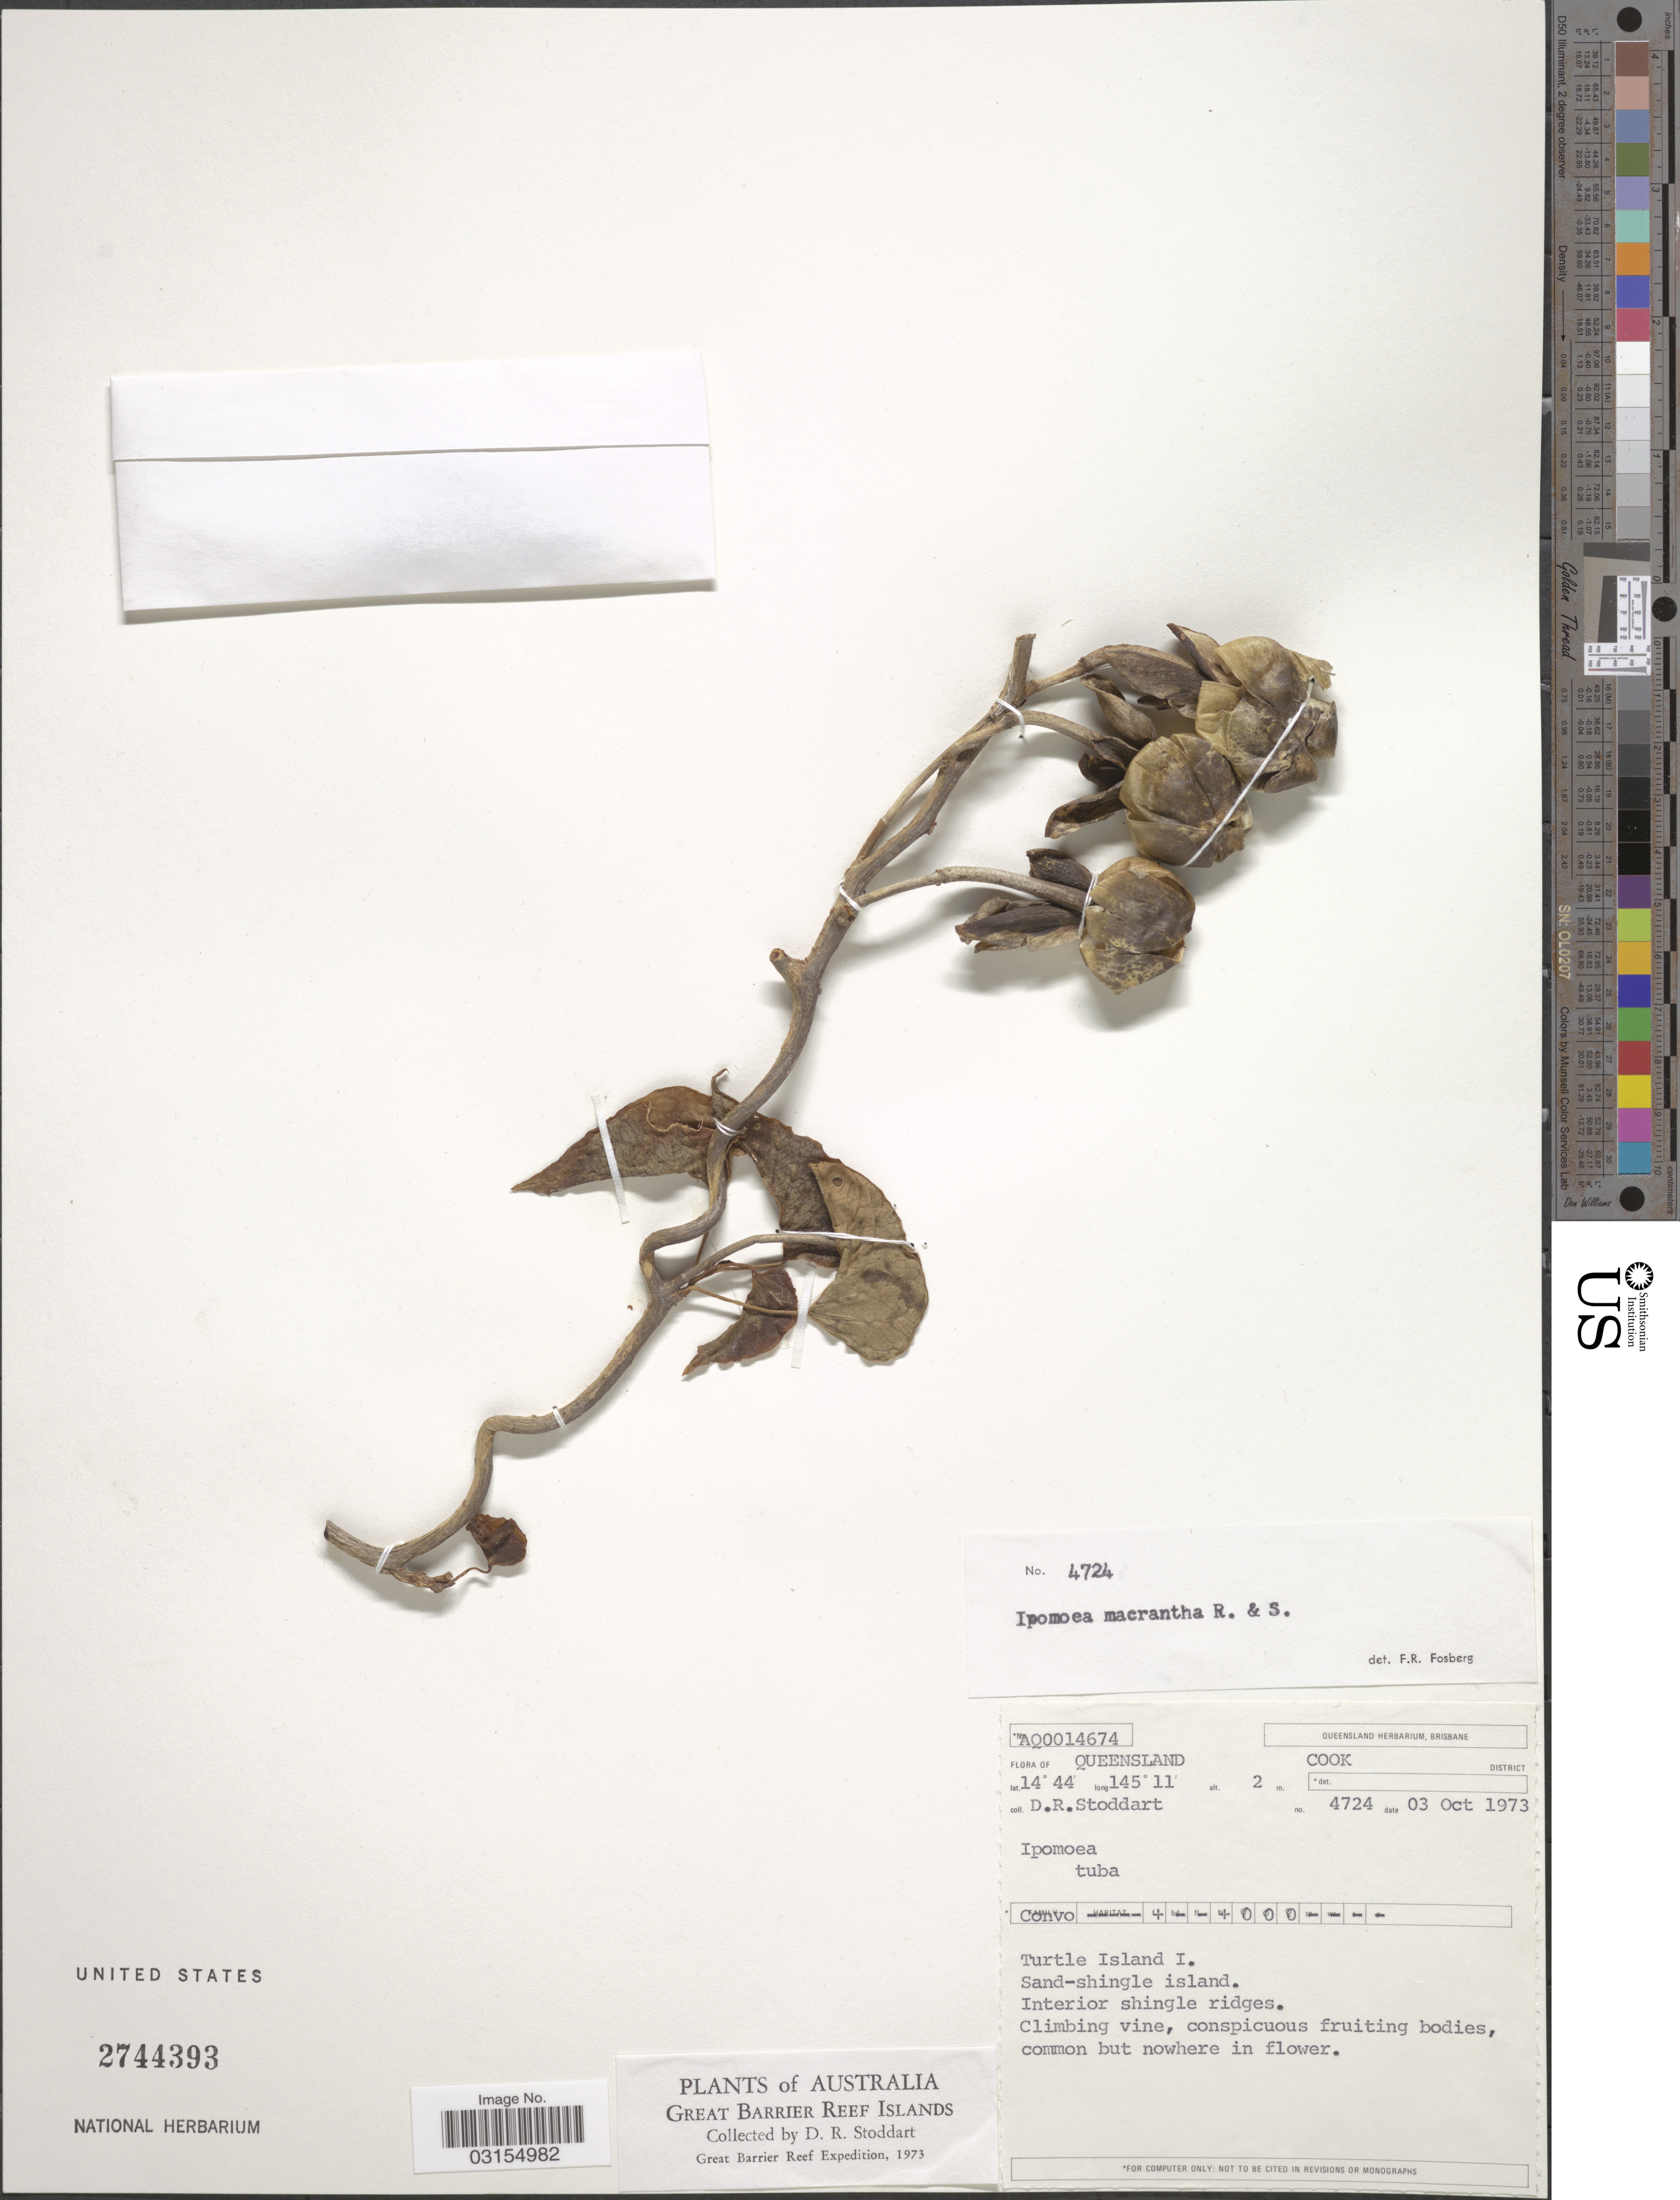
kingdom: Plantae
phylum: Tracheophyta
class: Magnoliopsida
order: Solanales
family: Convolvulaceae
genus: Ipomoea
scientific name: Ipomoea violacea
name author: L.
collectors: D. R. Stoddart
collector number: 4724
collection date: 1973-10-03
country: Australia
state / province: Queensland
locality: Great Barrier Reef Islands. Cook District, Turtle Island I. Sand-shingle island.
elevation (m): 2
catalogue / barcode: US 2744393